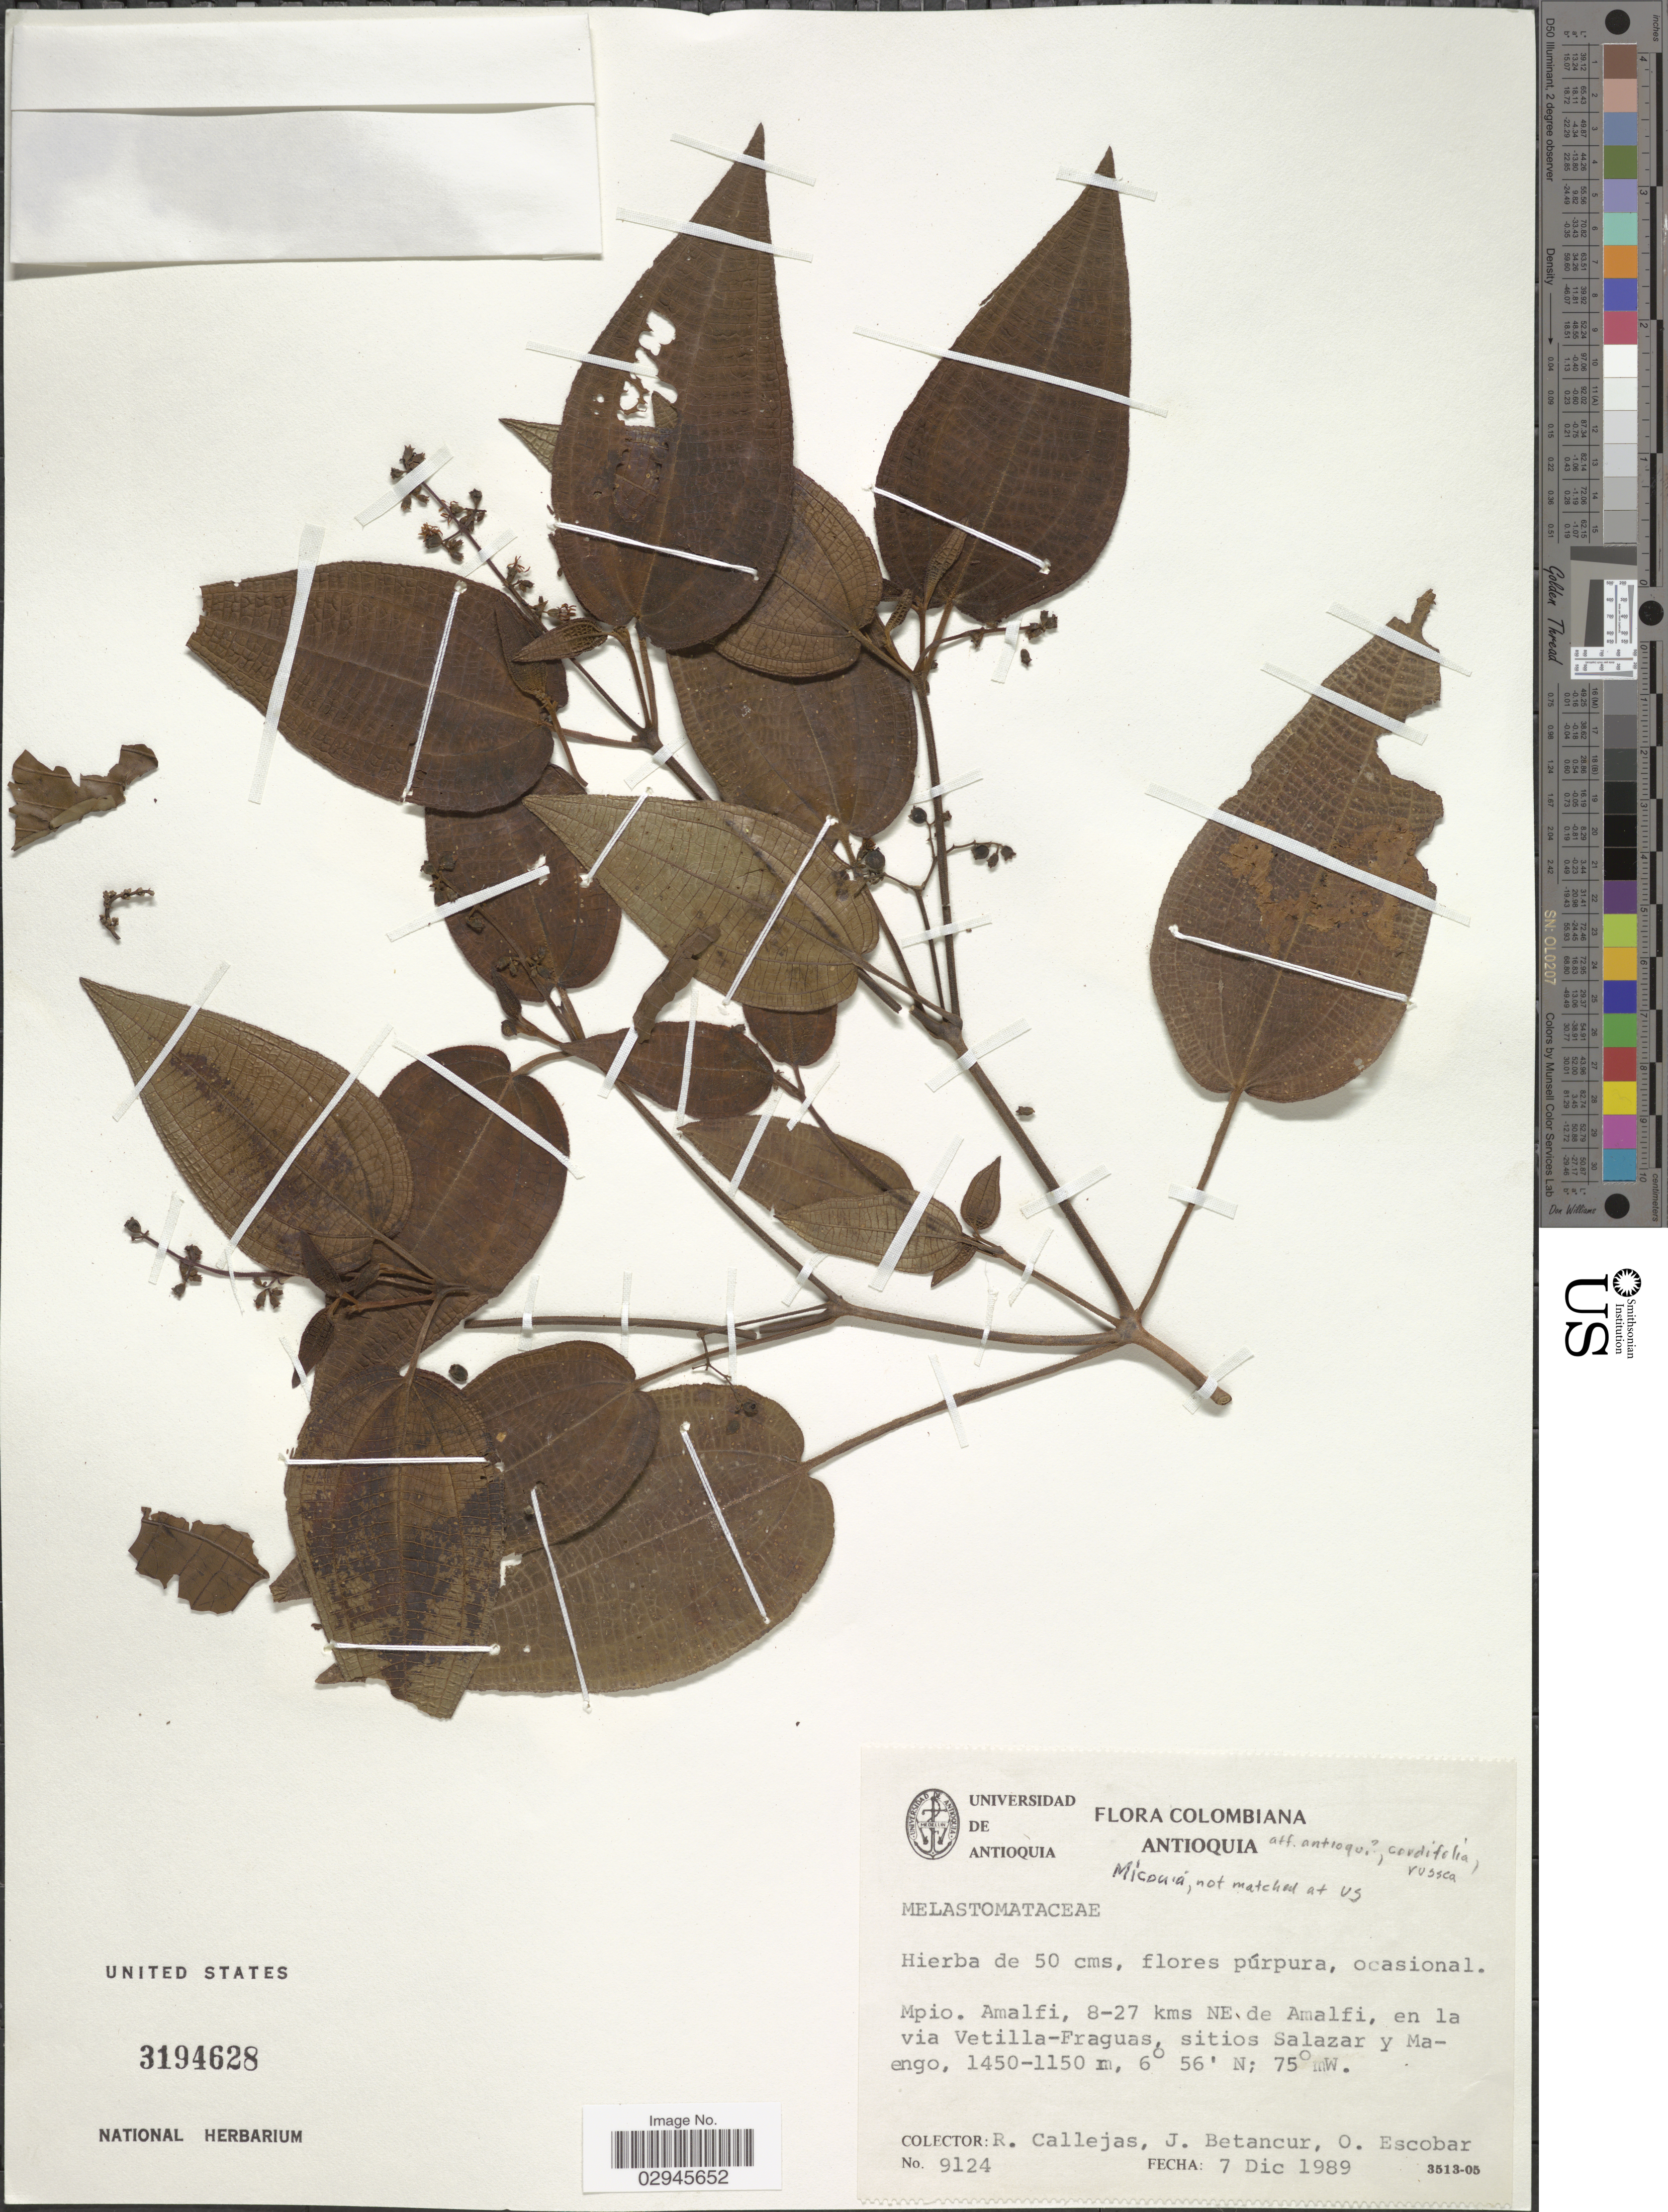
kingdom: Plantae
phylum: Tracheophyta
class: Magnoliopsida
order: Myrtales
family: Melastomataceae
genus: Miconia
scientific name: Miconia sp.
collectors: R. Callejas, J. Betancur & O. Escobar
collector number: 9124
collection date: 1989-12-07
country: Colombia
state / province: Antioquia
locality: Mpio. Amalfi, 8-27 kms NE de Amalfi, en la via Vetilla-Fraguas, sitios Salazar y Maengo.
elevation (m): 1150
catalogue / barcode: US 3194628